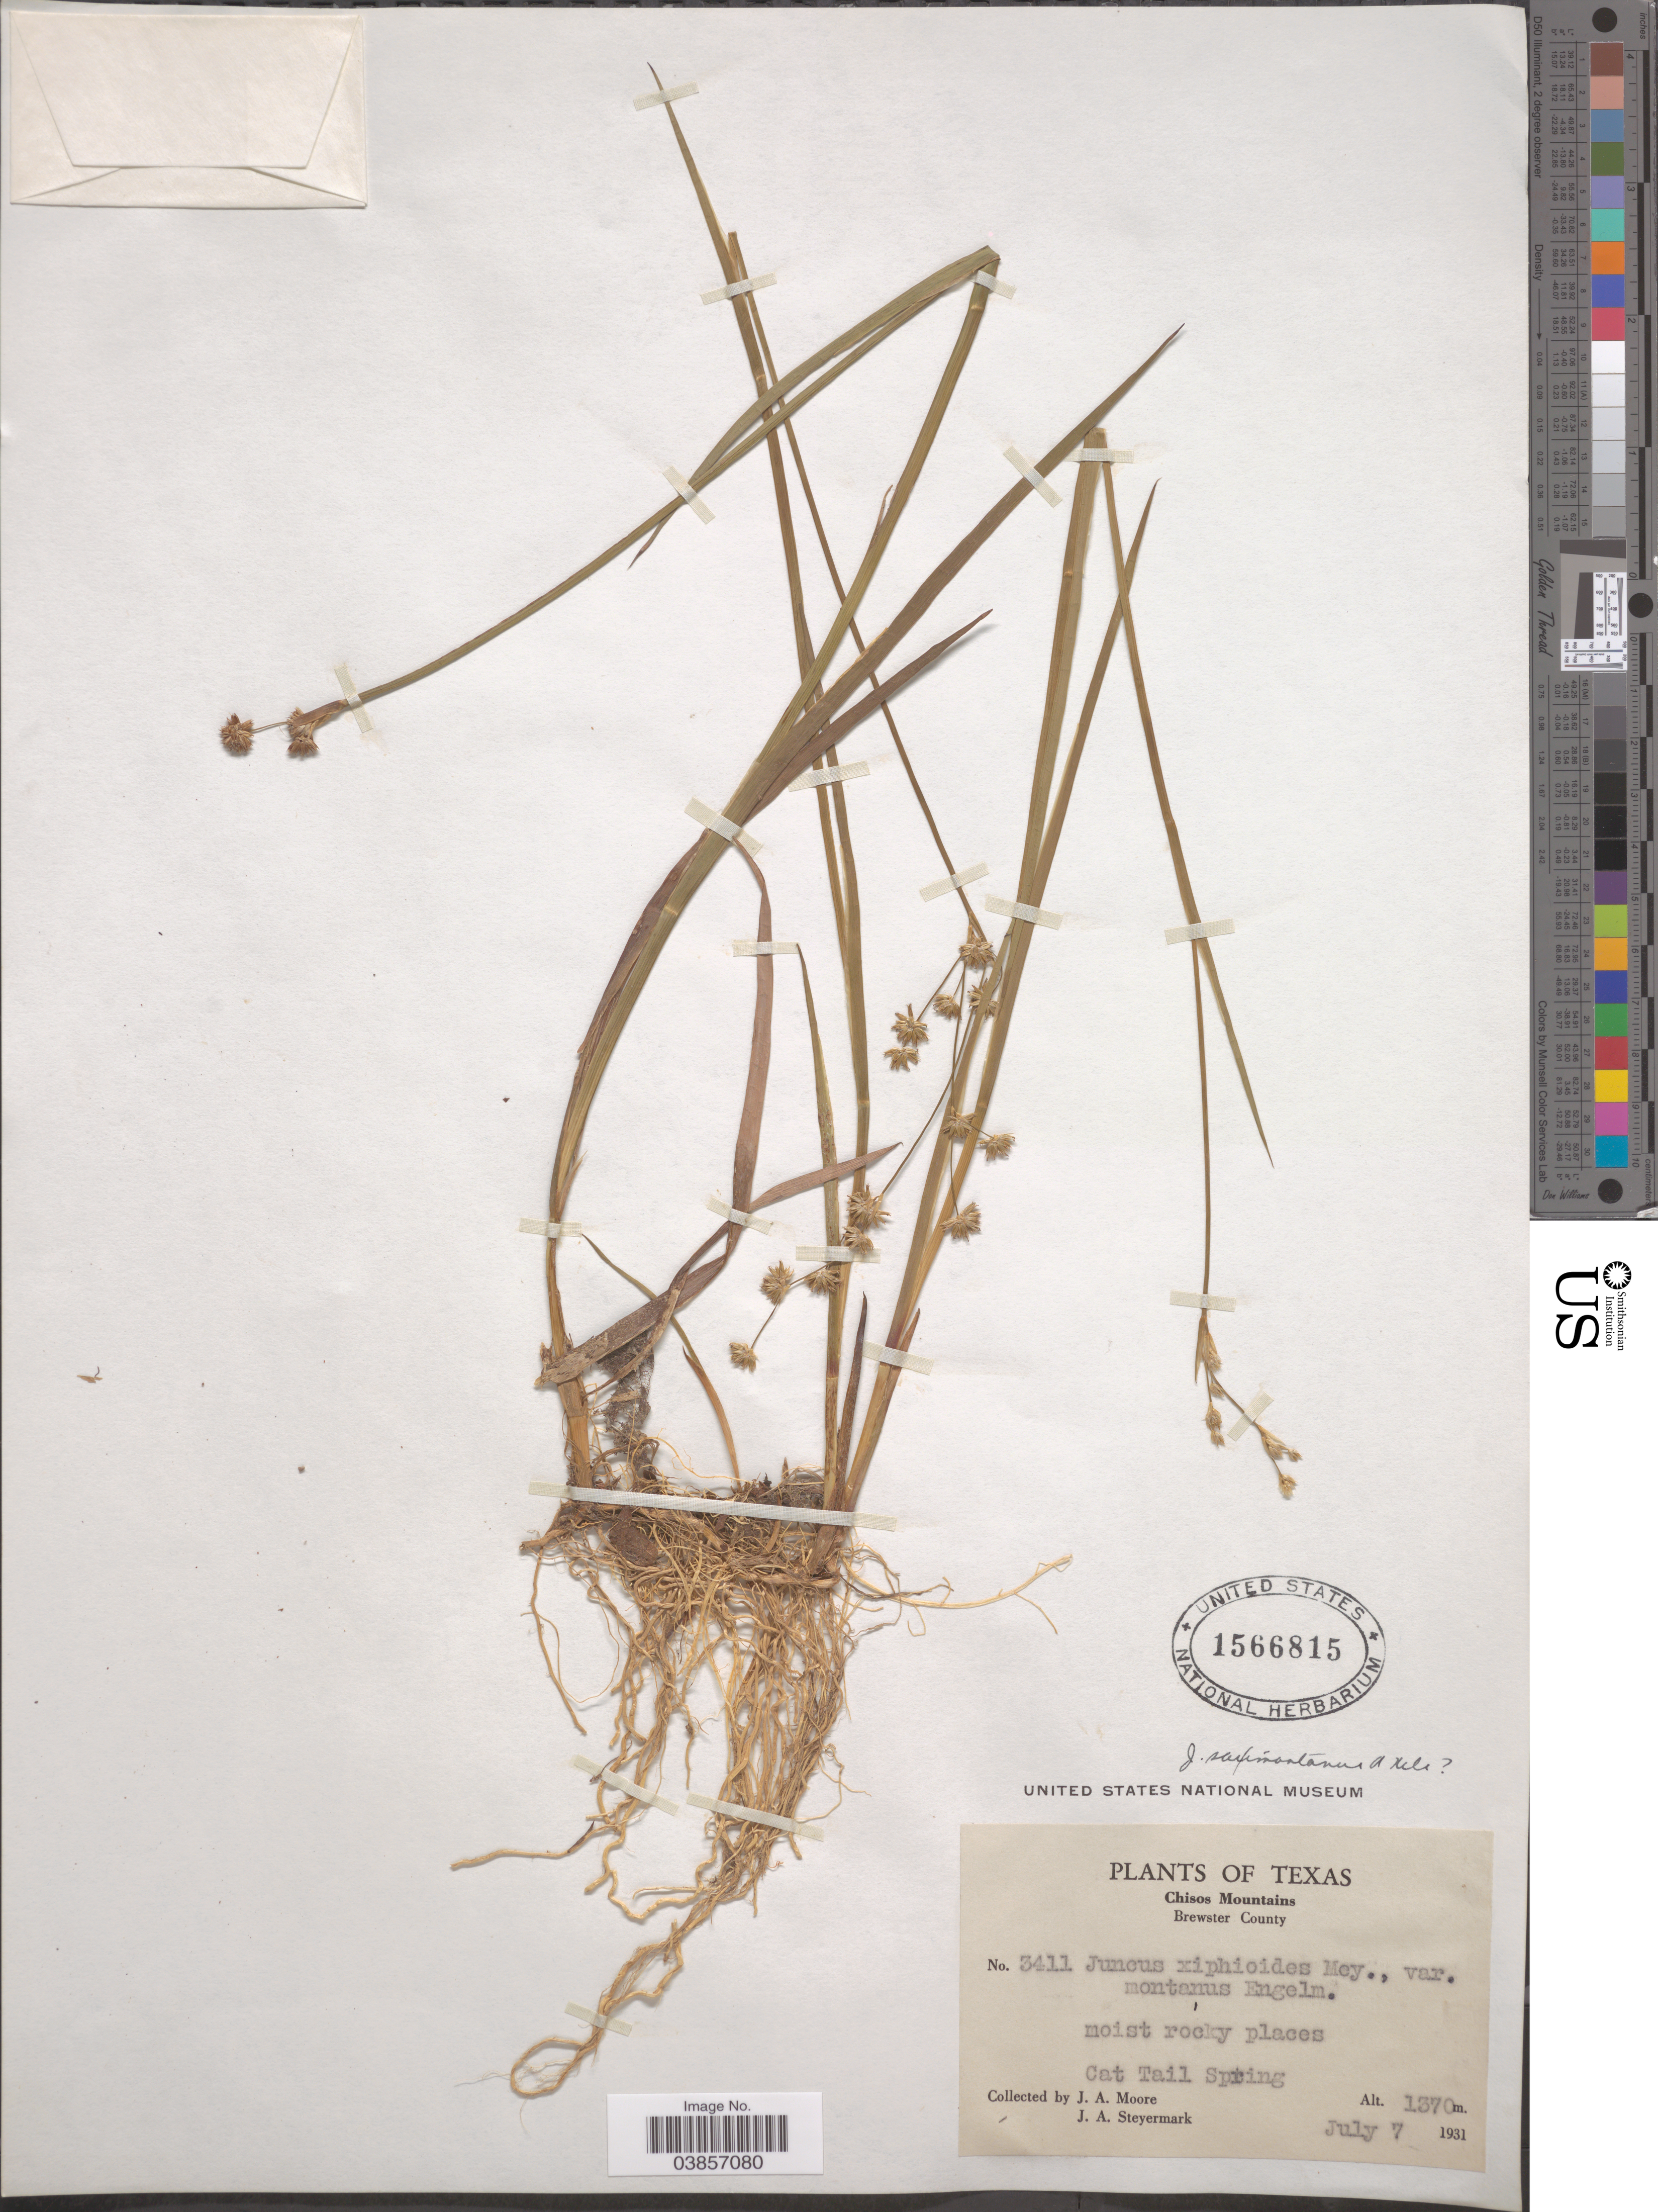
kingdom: Plantae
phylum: Tracheophyta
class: Liliopsida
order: Poales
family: Juncaceae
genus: Juncus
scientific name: Juncus saximontanus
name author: A. Nelson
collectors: J. A. Moore & J. Steyermark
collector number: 3411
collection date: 1931-07-07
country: United States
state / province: Texas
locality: Chisos Mountains. Brewster County. Cat Tail Spring.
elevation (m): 1370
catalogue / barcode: US 1566815